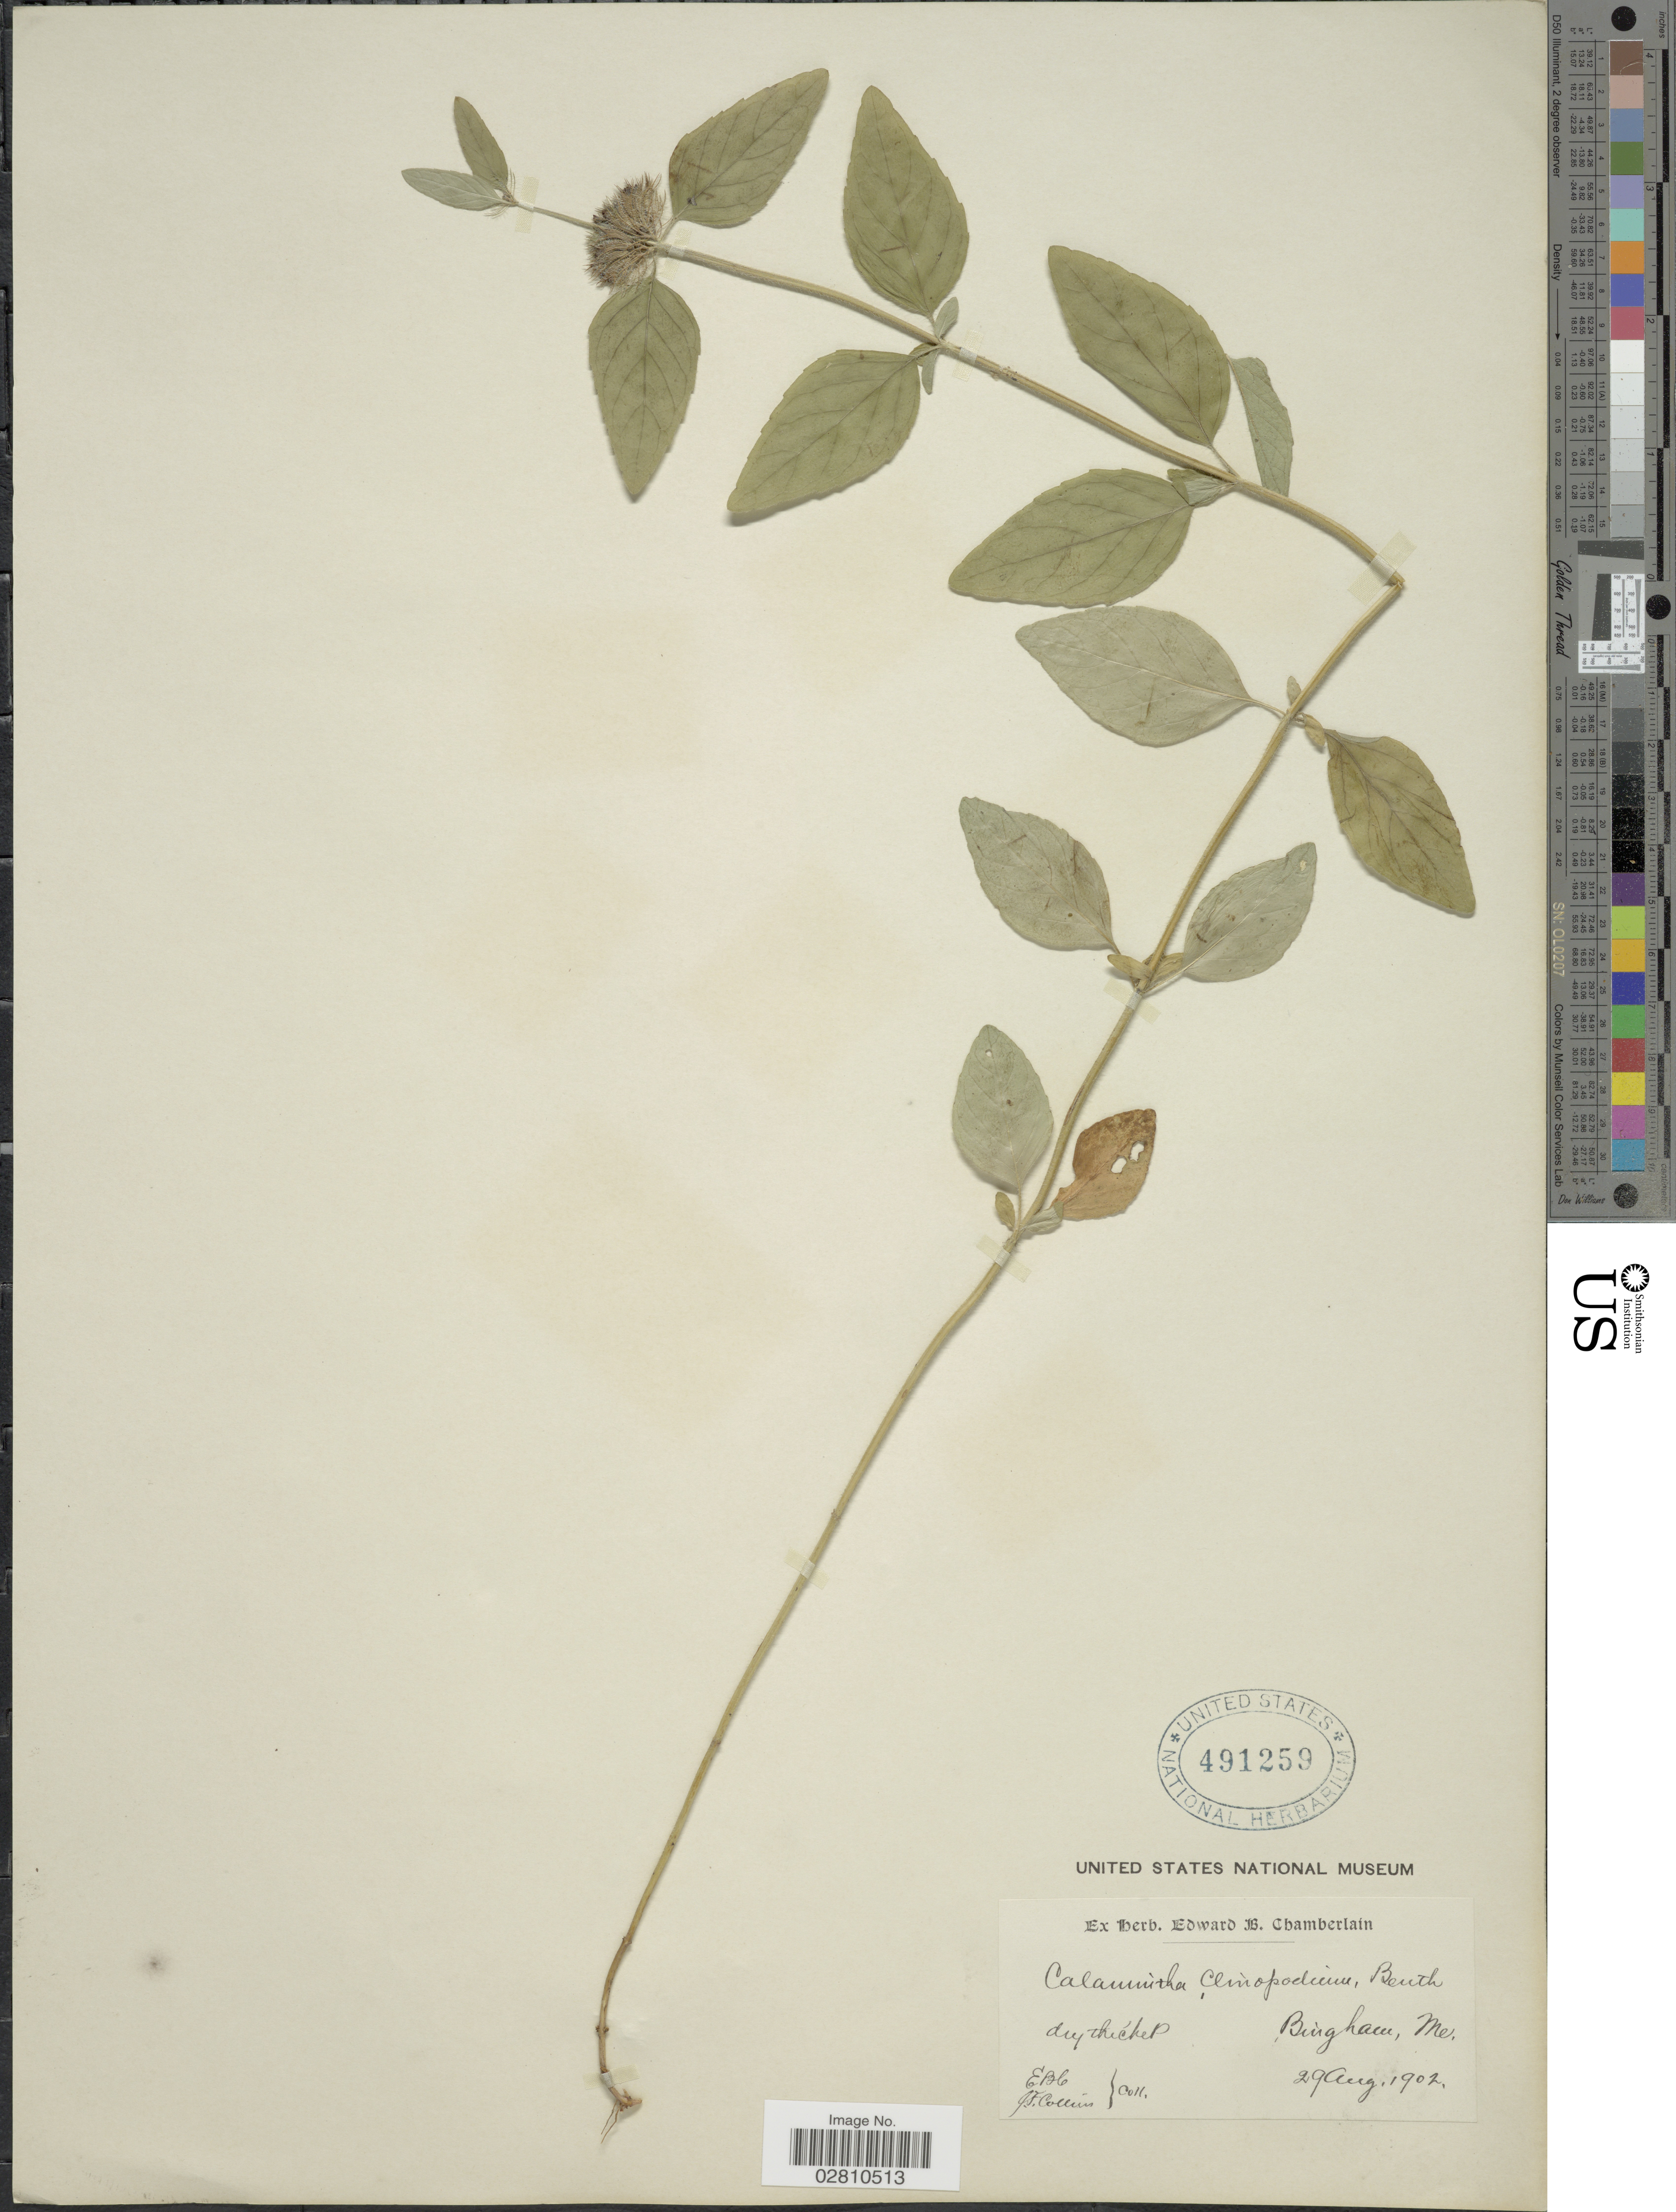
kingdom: Plantae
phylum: Tracheophyta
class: Magnoliopsida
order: Lamiales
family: Lamiaceae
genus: Clinopodium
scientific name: Clinopodium vulgare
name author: L.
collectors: E. Chamberlain & J. Collins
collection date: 1902-08-29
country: United States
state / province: Maine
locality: Bingham, Me.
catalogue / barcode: US 491259